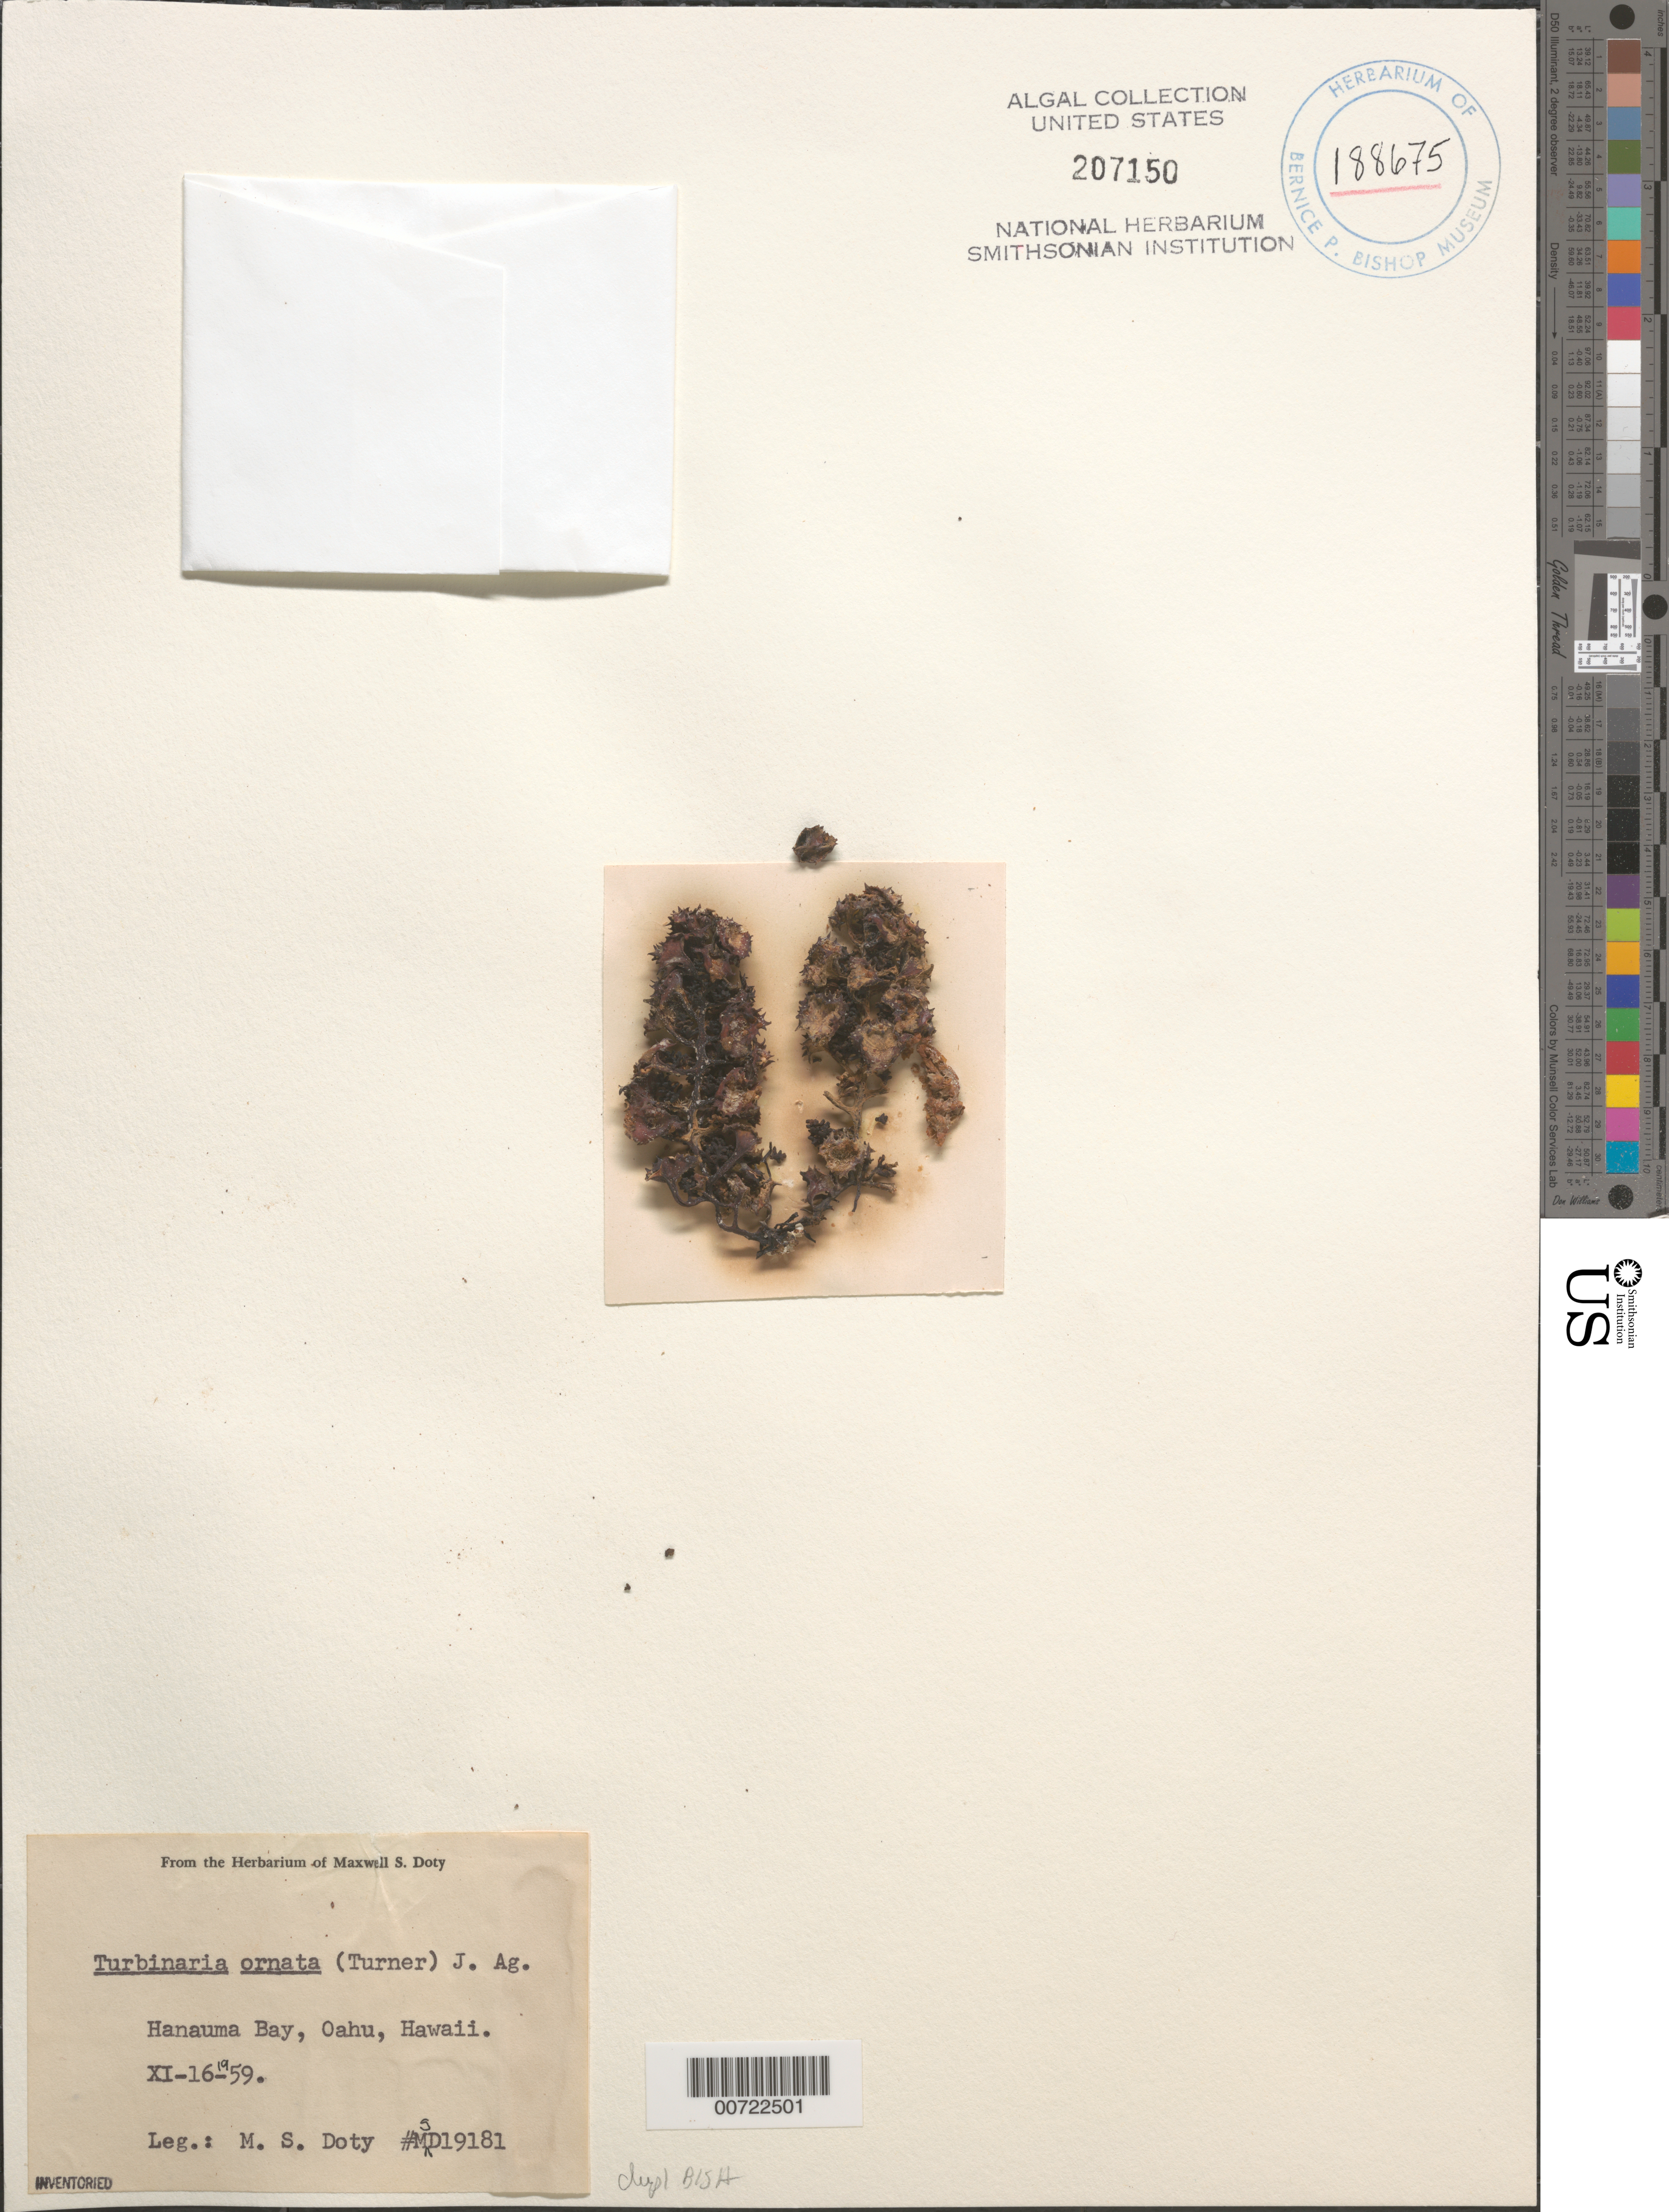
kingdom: Chromista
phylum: Ochrophyta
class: Phaeophyceae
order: Fucales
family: Sargassaceae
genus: Turbinaria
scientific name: Turbinaria ornata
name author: (Turner) J. Agardh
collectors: M. S. Doty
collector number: MSD 19181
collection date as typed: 16 Nov 1959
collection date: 1959-11-16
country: United States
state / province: Hawaii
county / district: Honolulu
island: Oahu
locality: Hanauma Bay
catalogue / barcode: US 207150